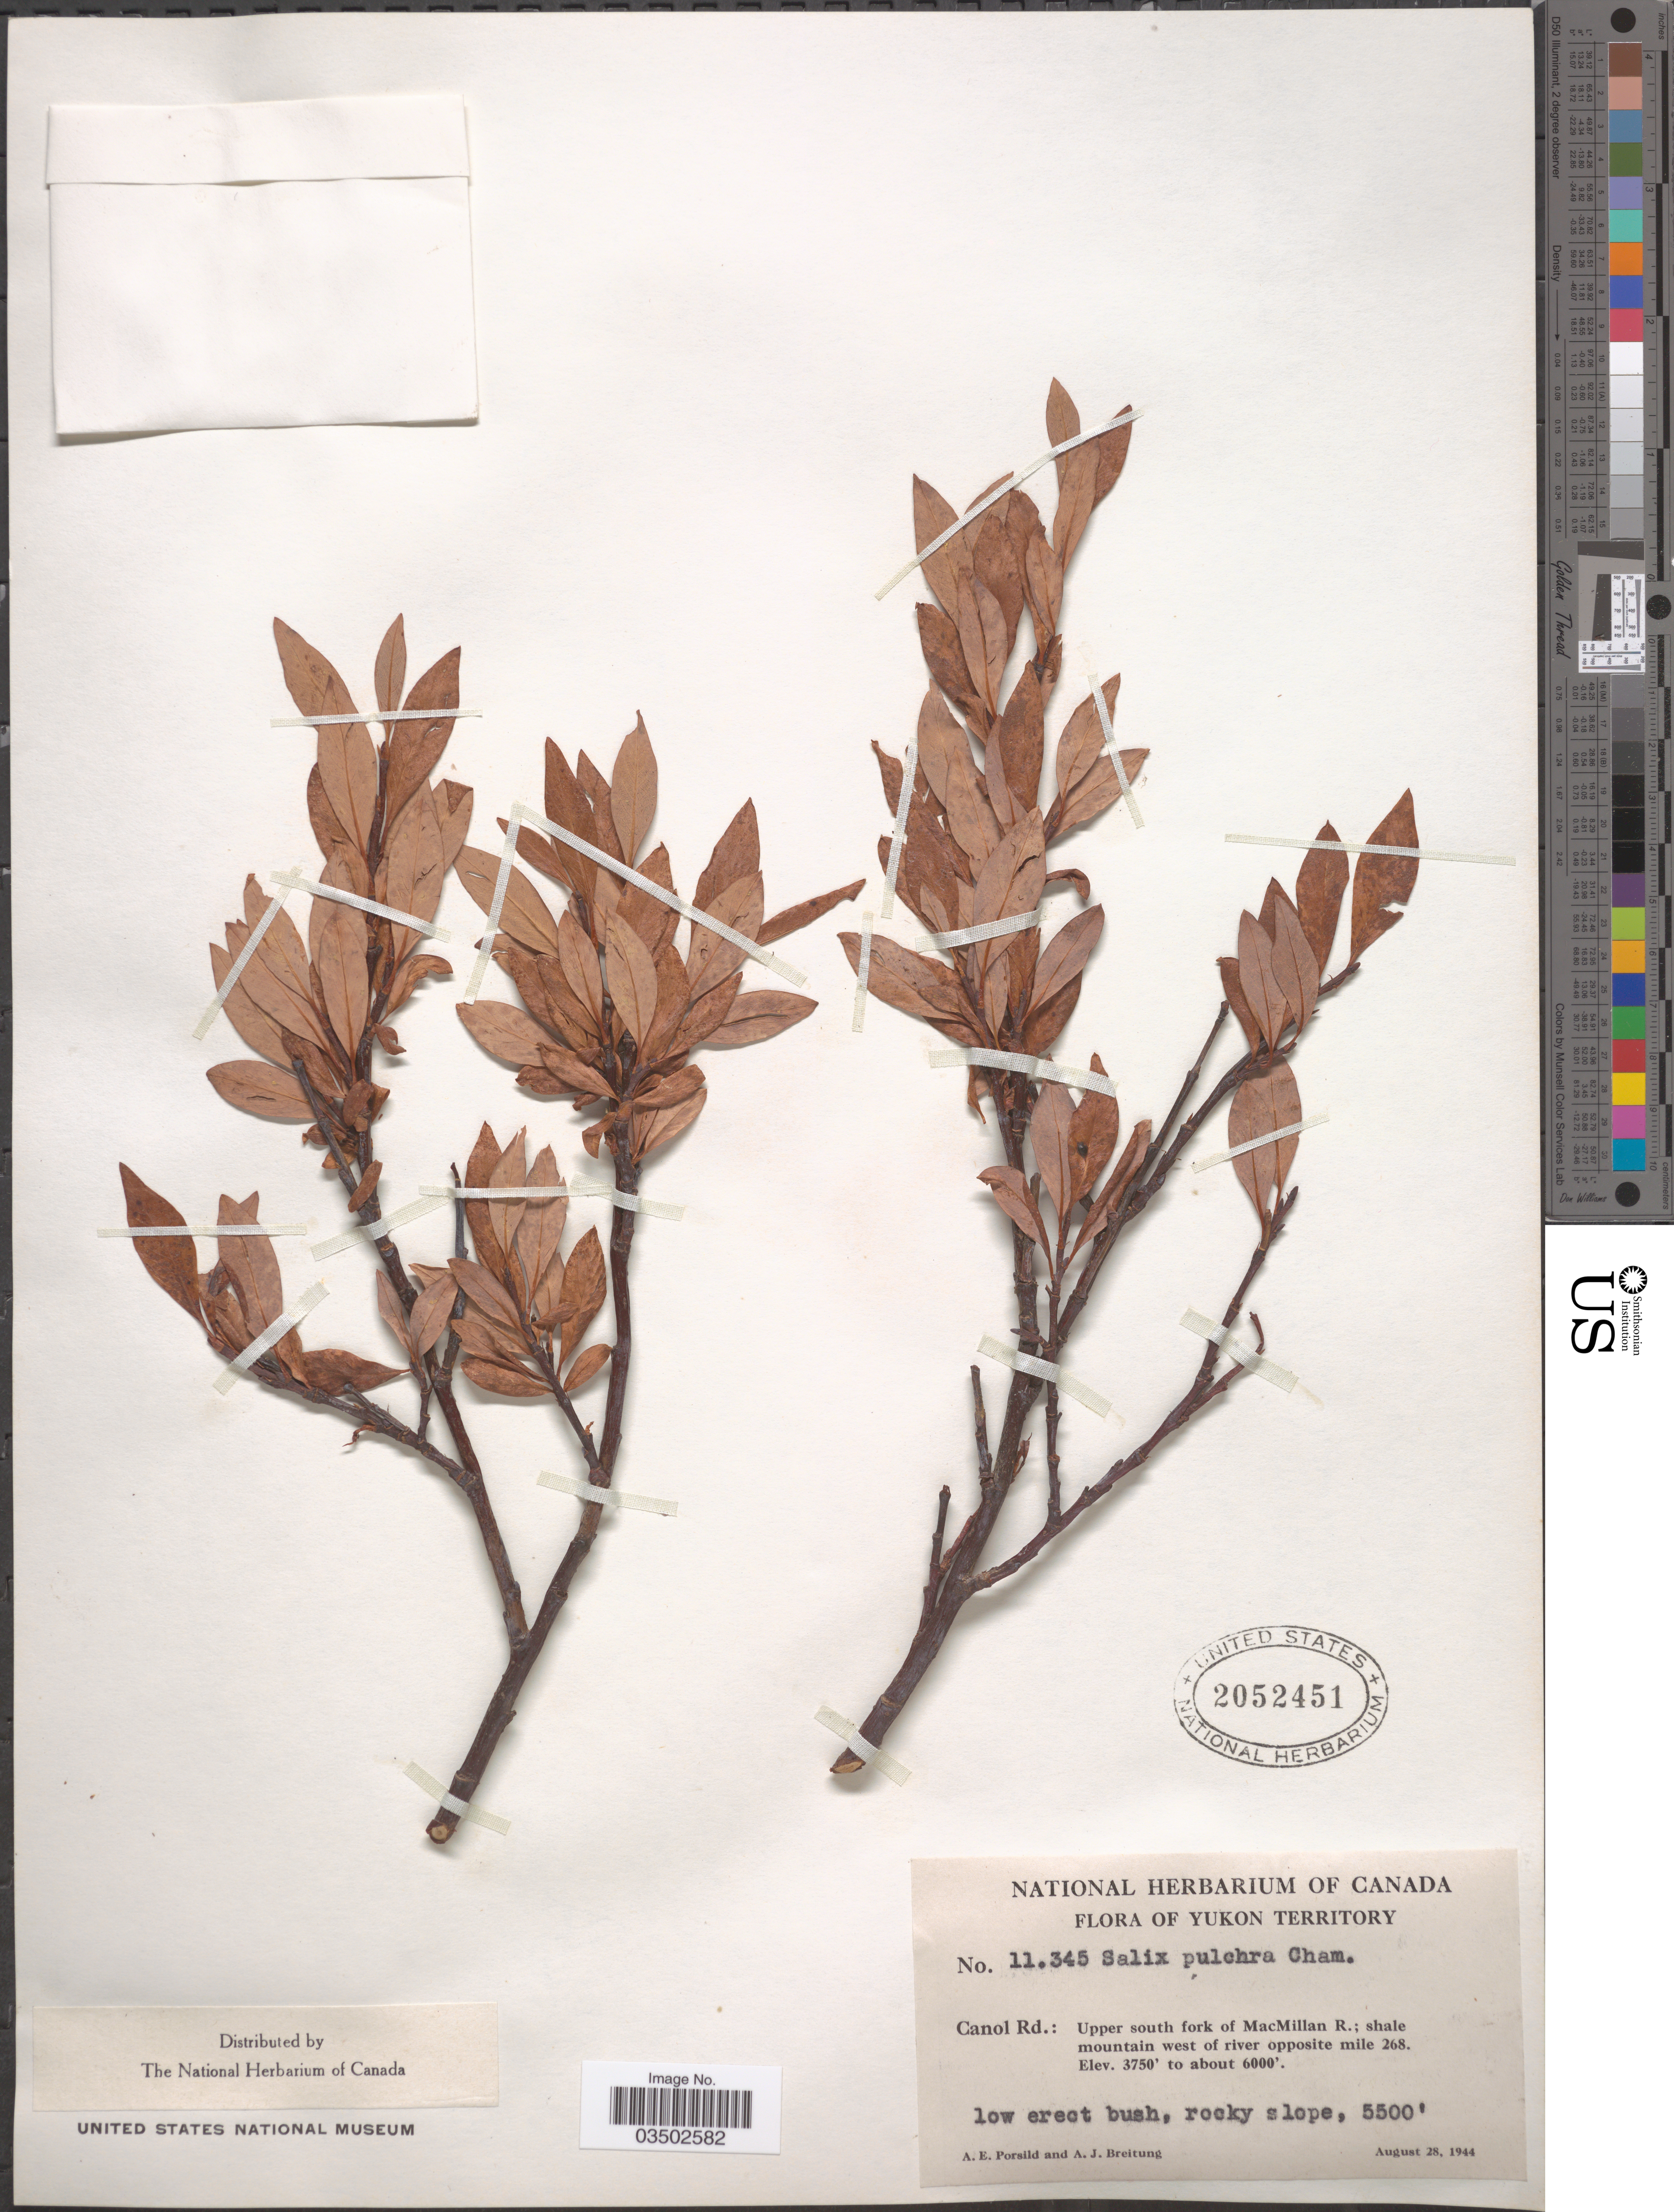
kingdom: Plantae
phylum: Tracheophyta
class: Magnoliopsida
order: Malpighiales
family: Salicaceae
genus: Salix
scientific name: Salix pulchra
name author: Cham.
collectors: A. E. Porsild & A. Breitung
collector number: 11345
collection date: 1944-08-28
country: Canada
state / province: Yukon Territory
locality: Canol Rd.: Upper south fork of MacMillan R.; shale mountain west of river opposite mile 268.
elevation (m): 1676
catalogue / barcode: US 2052451